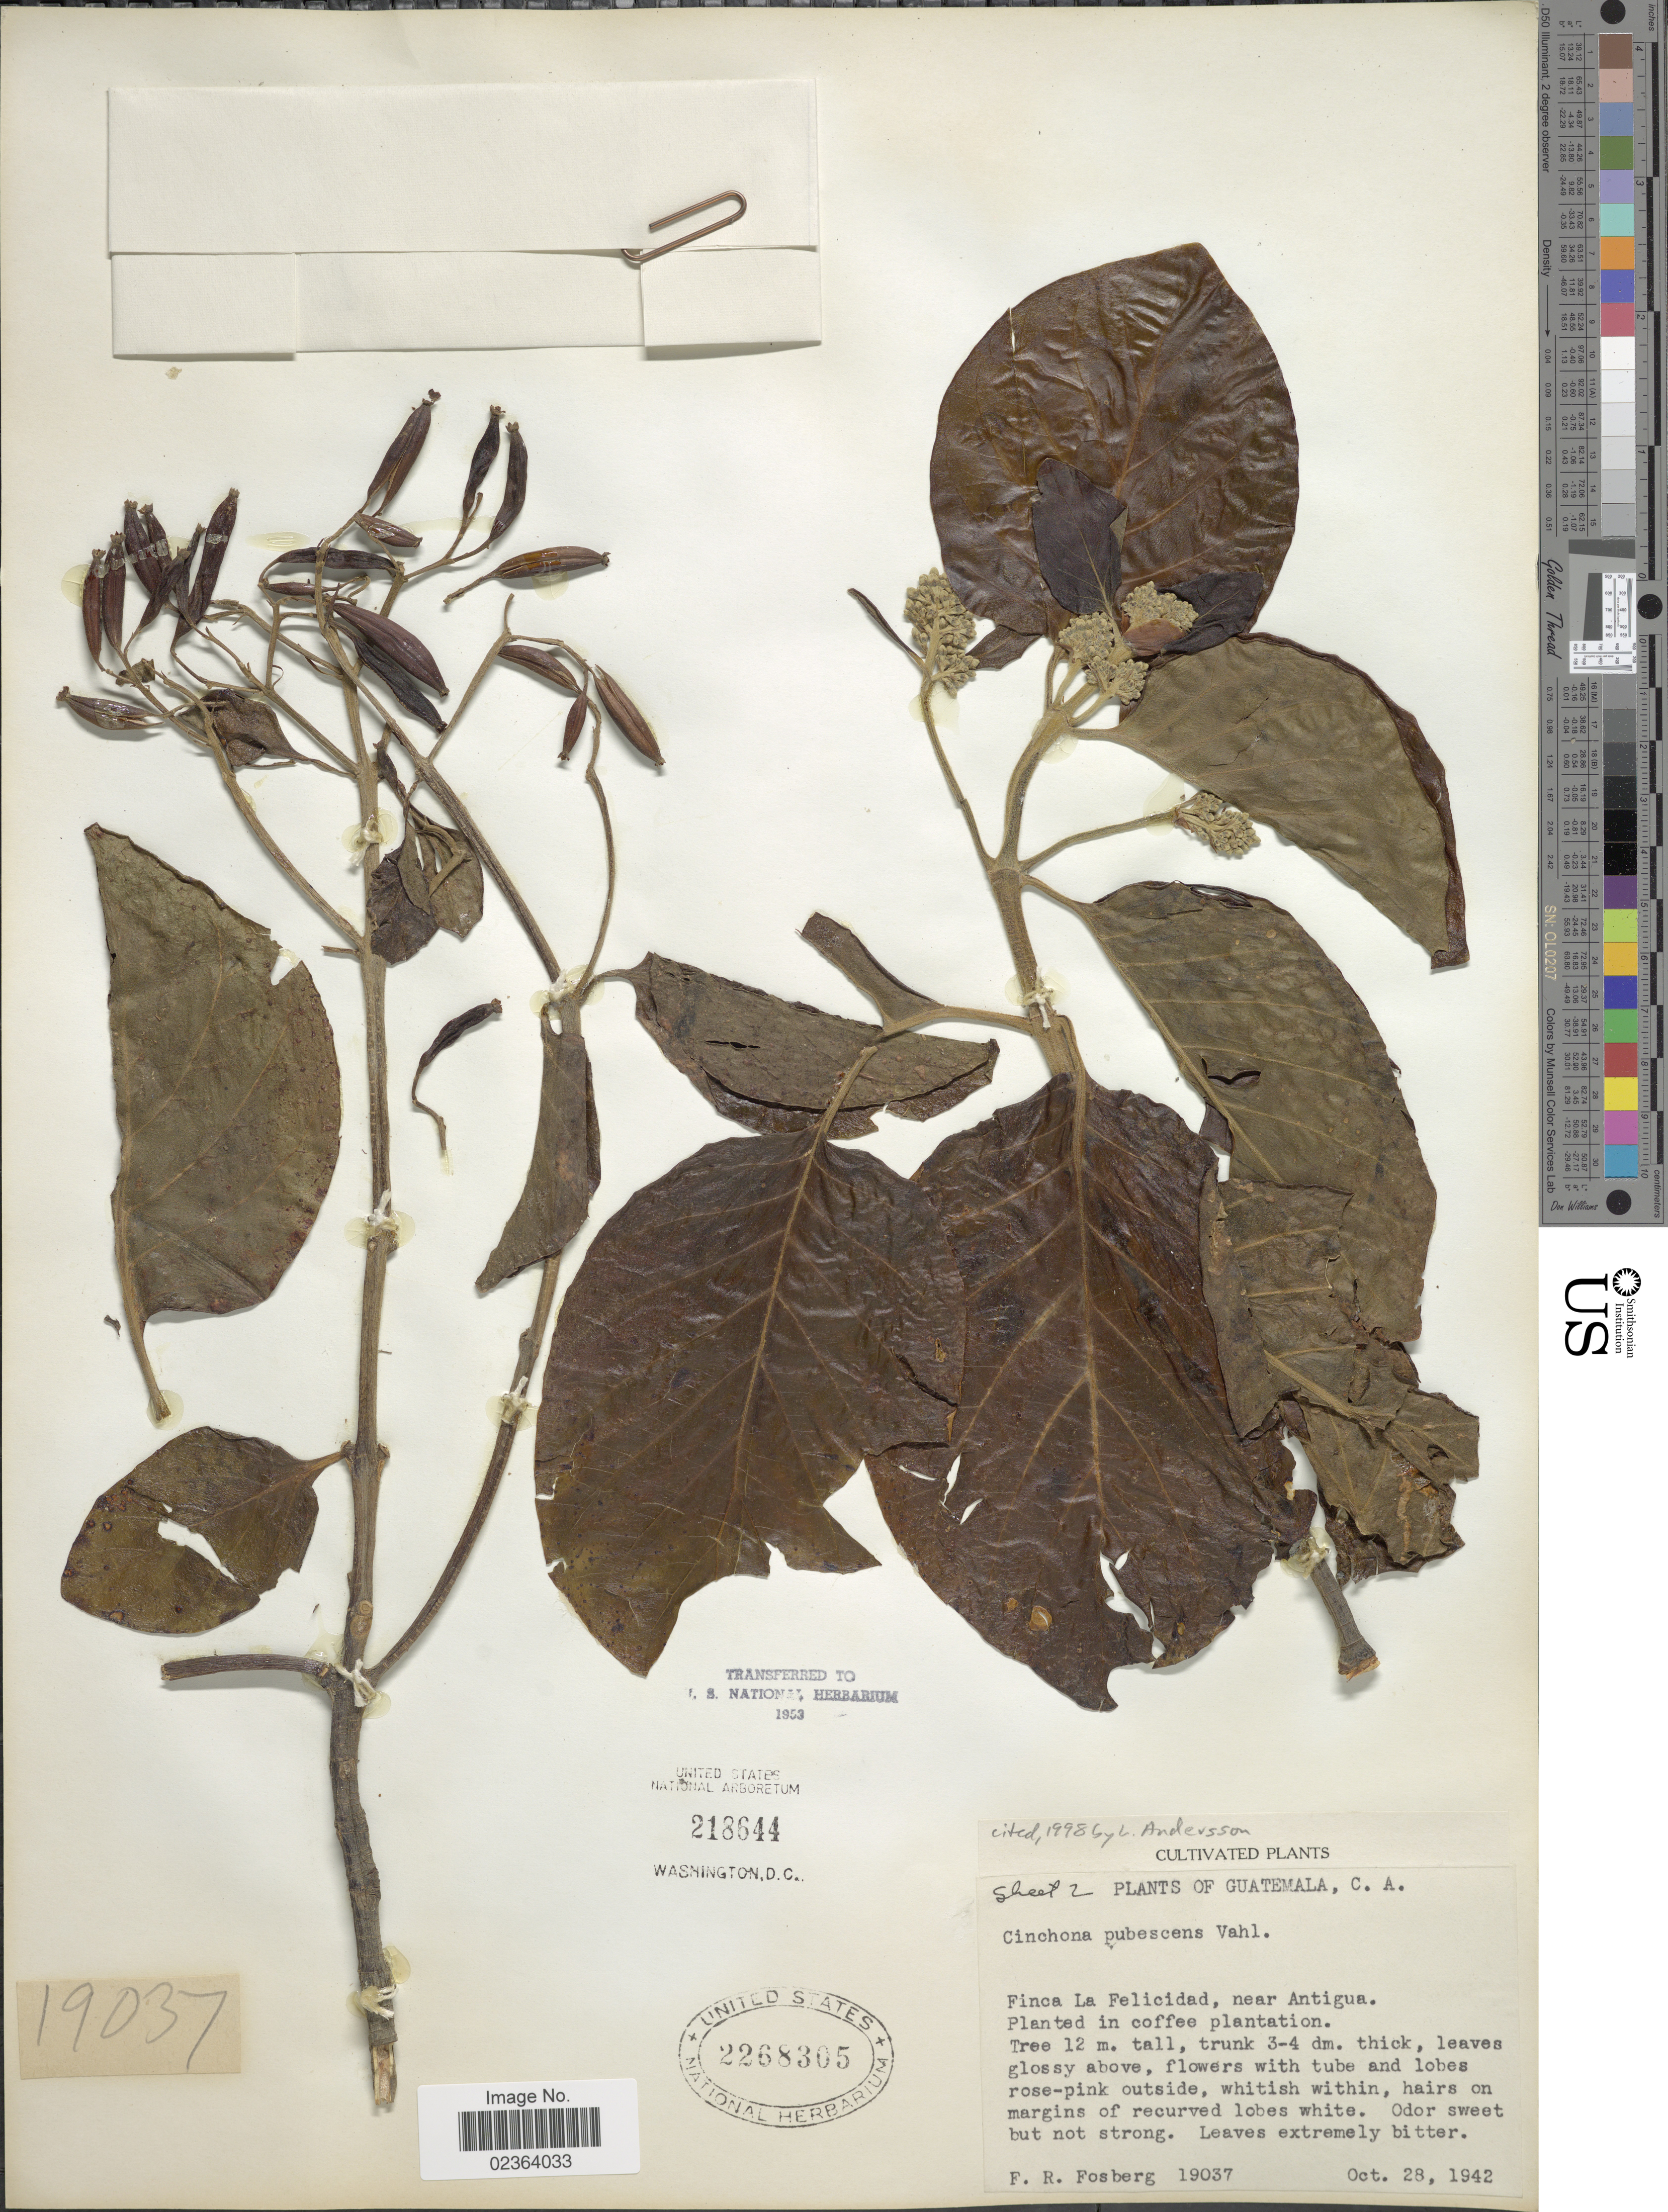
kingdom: Plantae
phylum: Tracheophyta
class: Magnoliopsida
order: Gentianales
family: Rubiaceae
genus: Cinchona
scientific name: Cinchona pubescens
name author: Vahl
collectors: F. R. Fosberg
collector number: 19037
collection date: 1942-10-28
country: Guatemala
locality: Finca La Felicidad, near Antigia, Guatemala, C.A.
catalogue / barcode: US 2268305